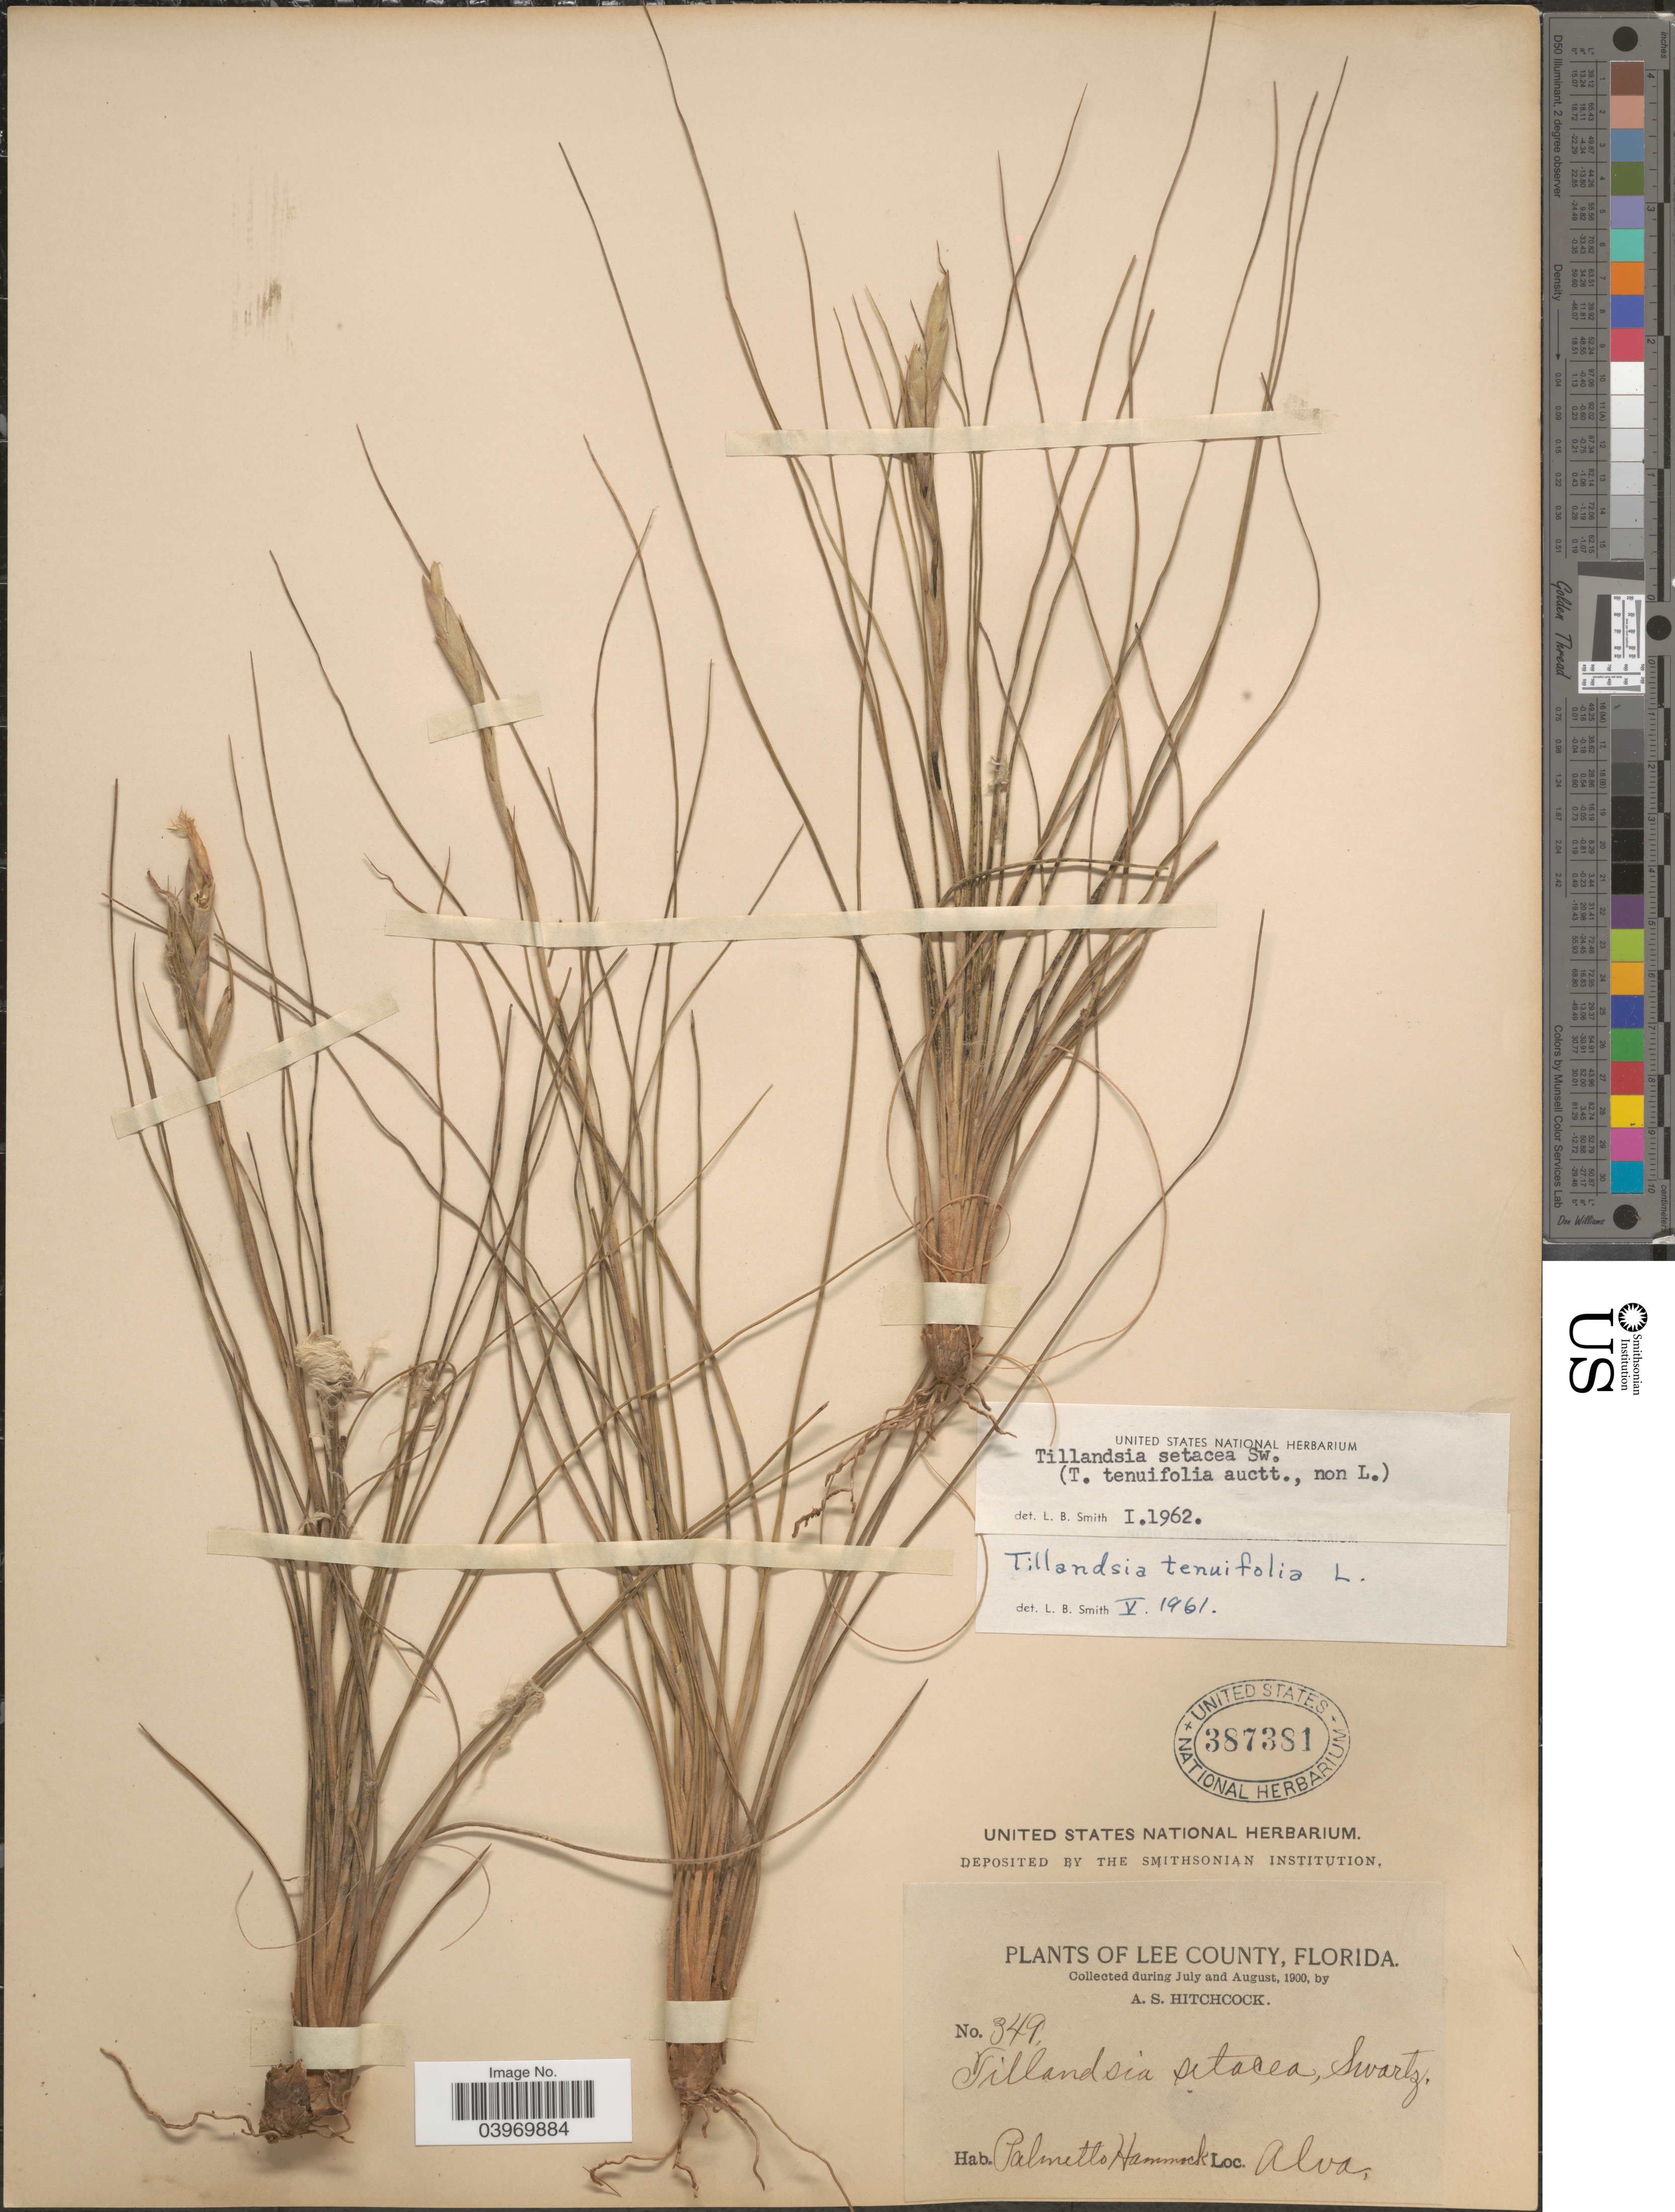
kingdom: Plantae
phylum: Tracheophyta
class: Liliopsida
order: Poales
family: Bromeliaceae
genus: Tillandsia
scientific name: Tillandsia setacea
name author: Sw.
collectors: A. S. Hitchcock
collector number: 349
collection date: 1900-07/1900-08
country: United States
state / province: Florida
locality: Lee County. Palmetto Hammock. Alva.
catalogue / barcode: US 387381